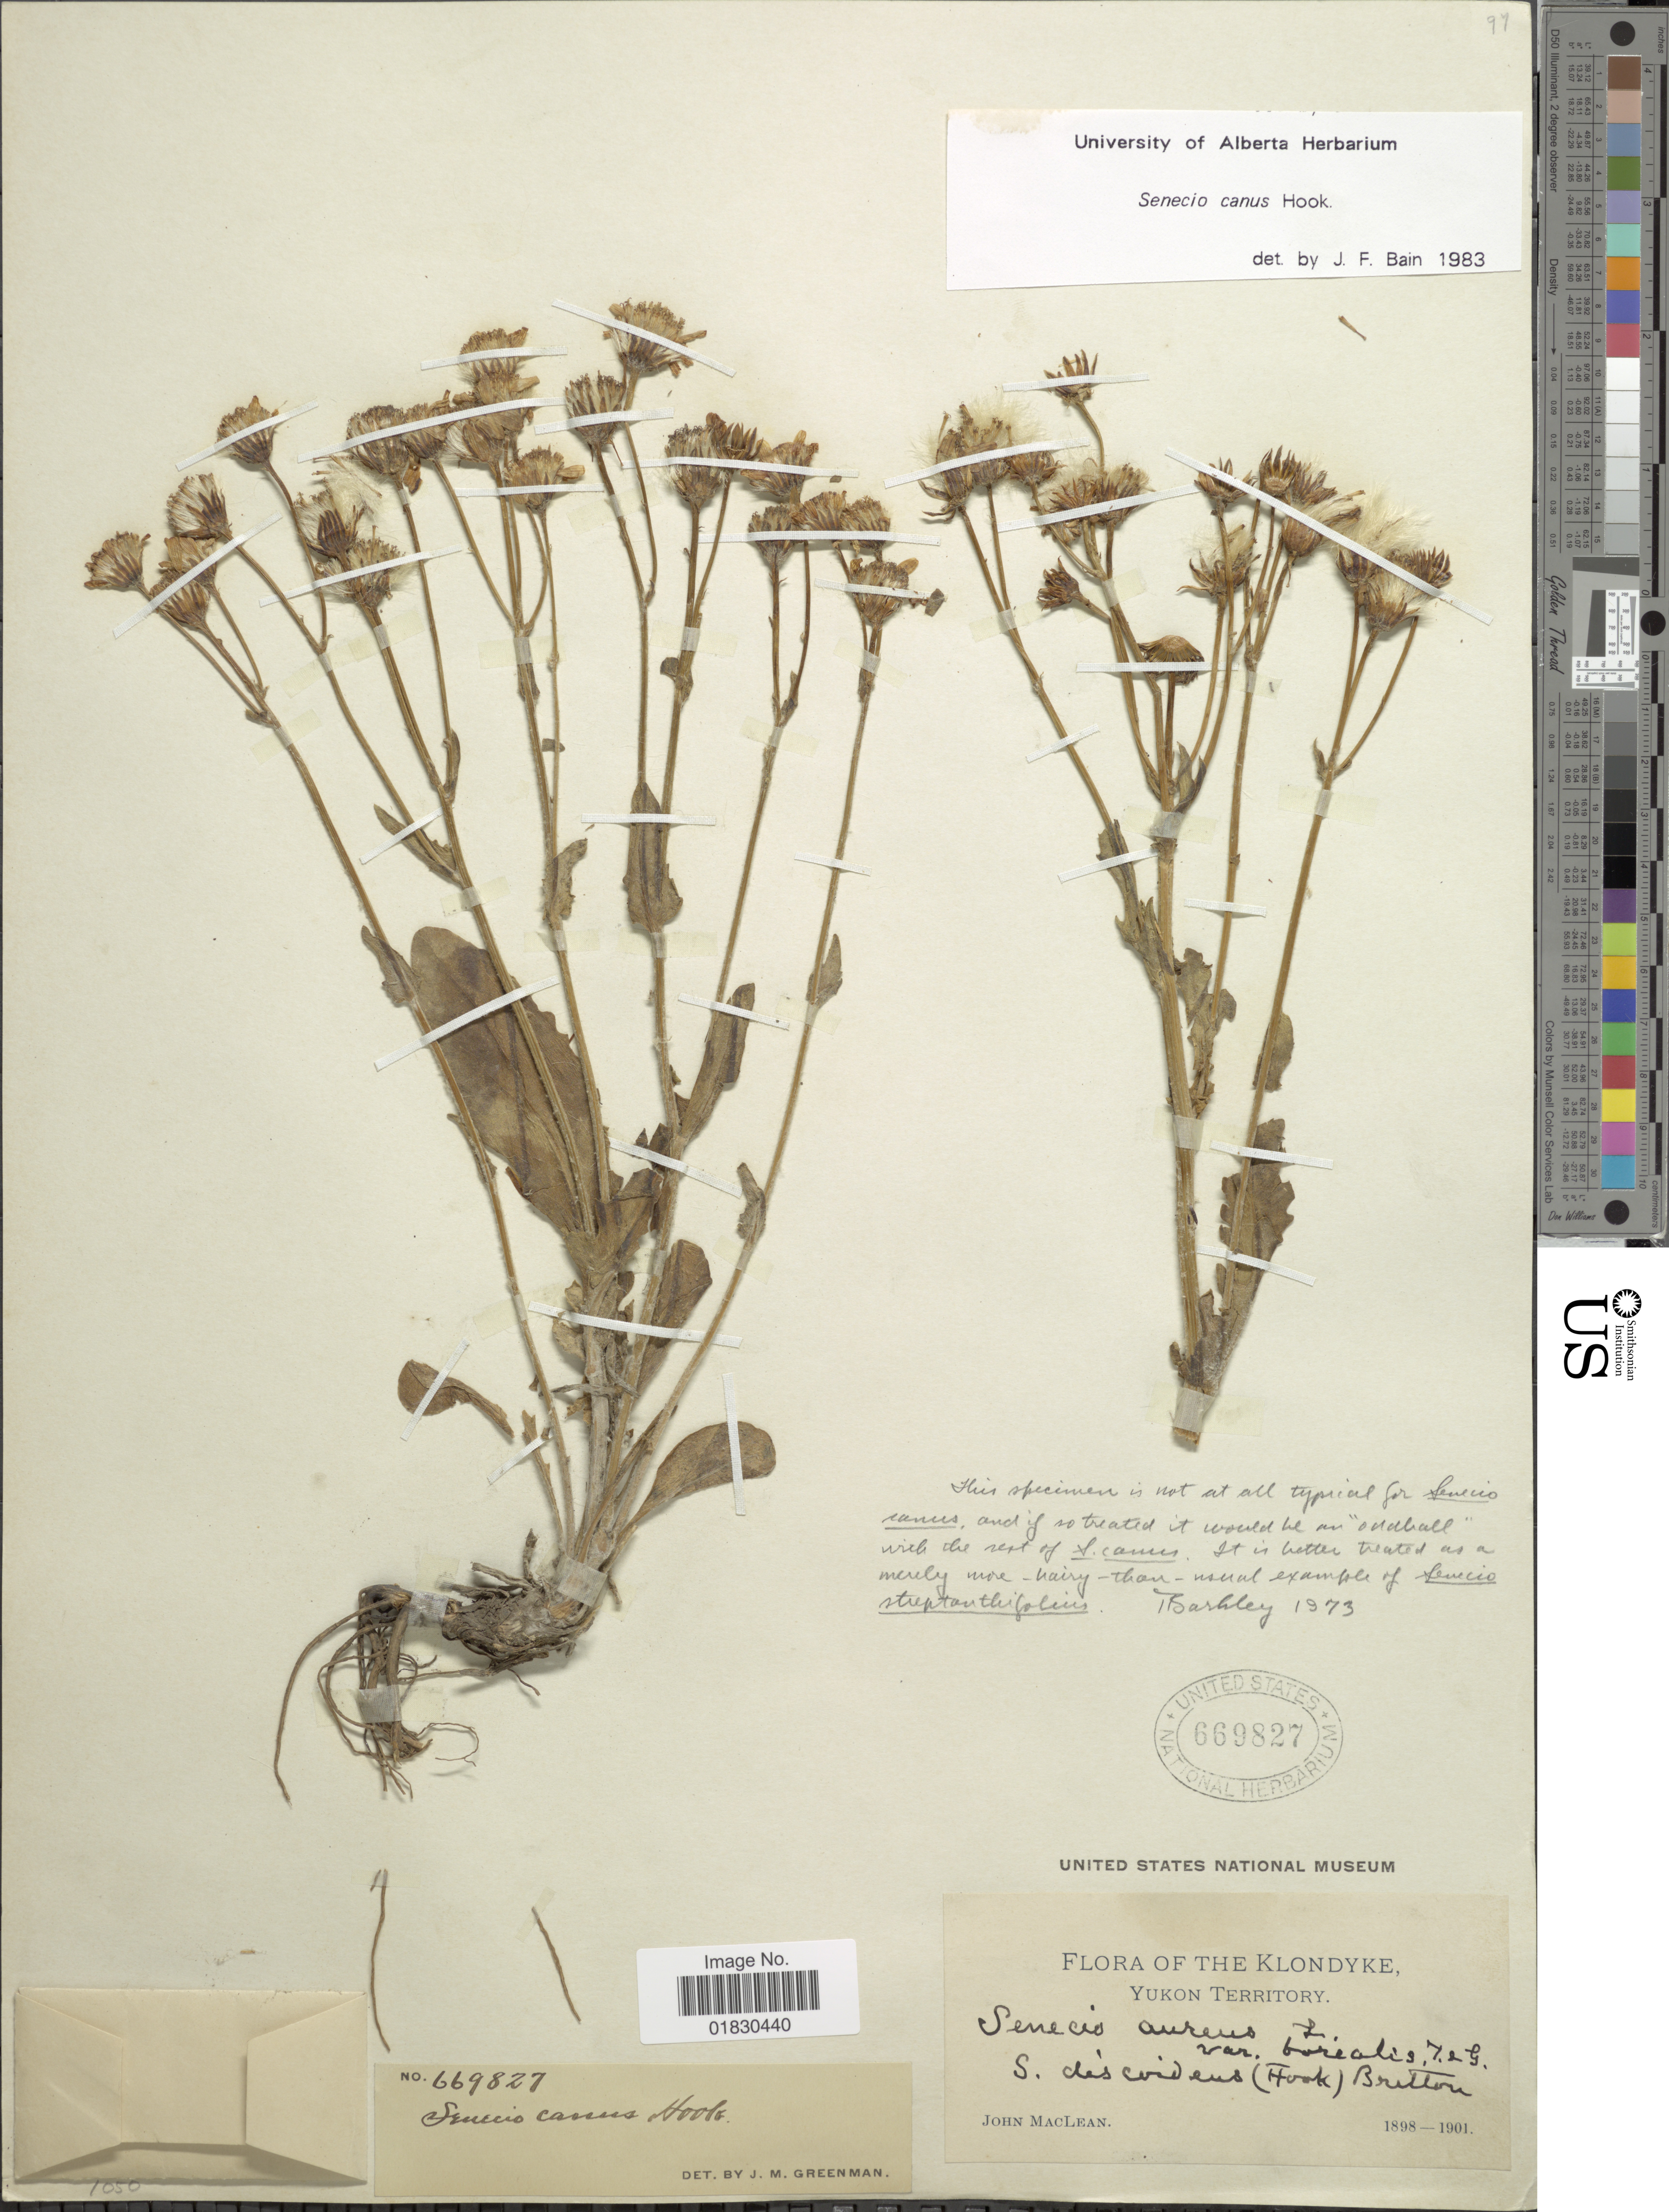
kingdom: Plantae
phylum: Tracheophyta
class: Magnoliopsida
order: Asterales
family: Asteraceae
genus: Packera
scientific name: Packera cana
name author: (Hook.) W.A. Weber & Á. Löve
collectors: J. Maclean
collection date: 1898/1901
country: Canada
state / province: Yukon Territory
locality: The Klondyke, Yukon Territory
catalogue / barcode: US 669827